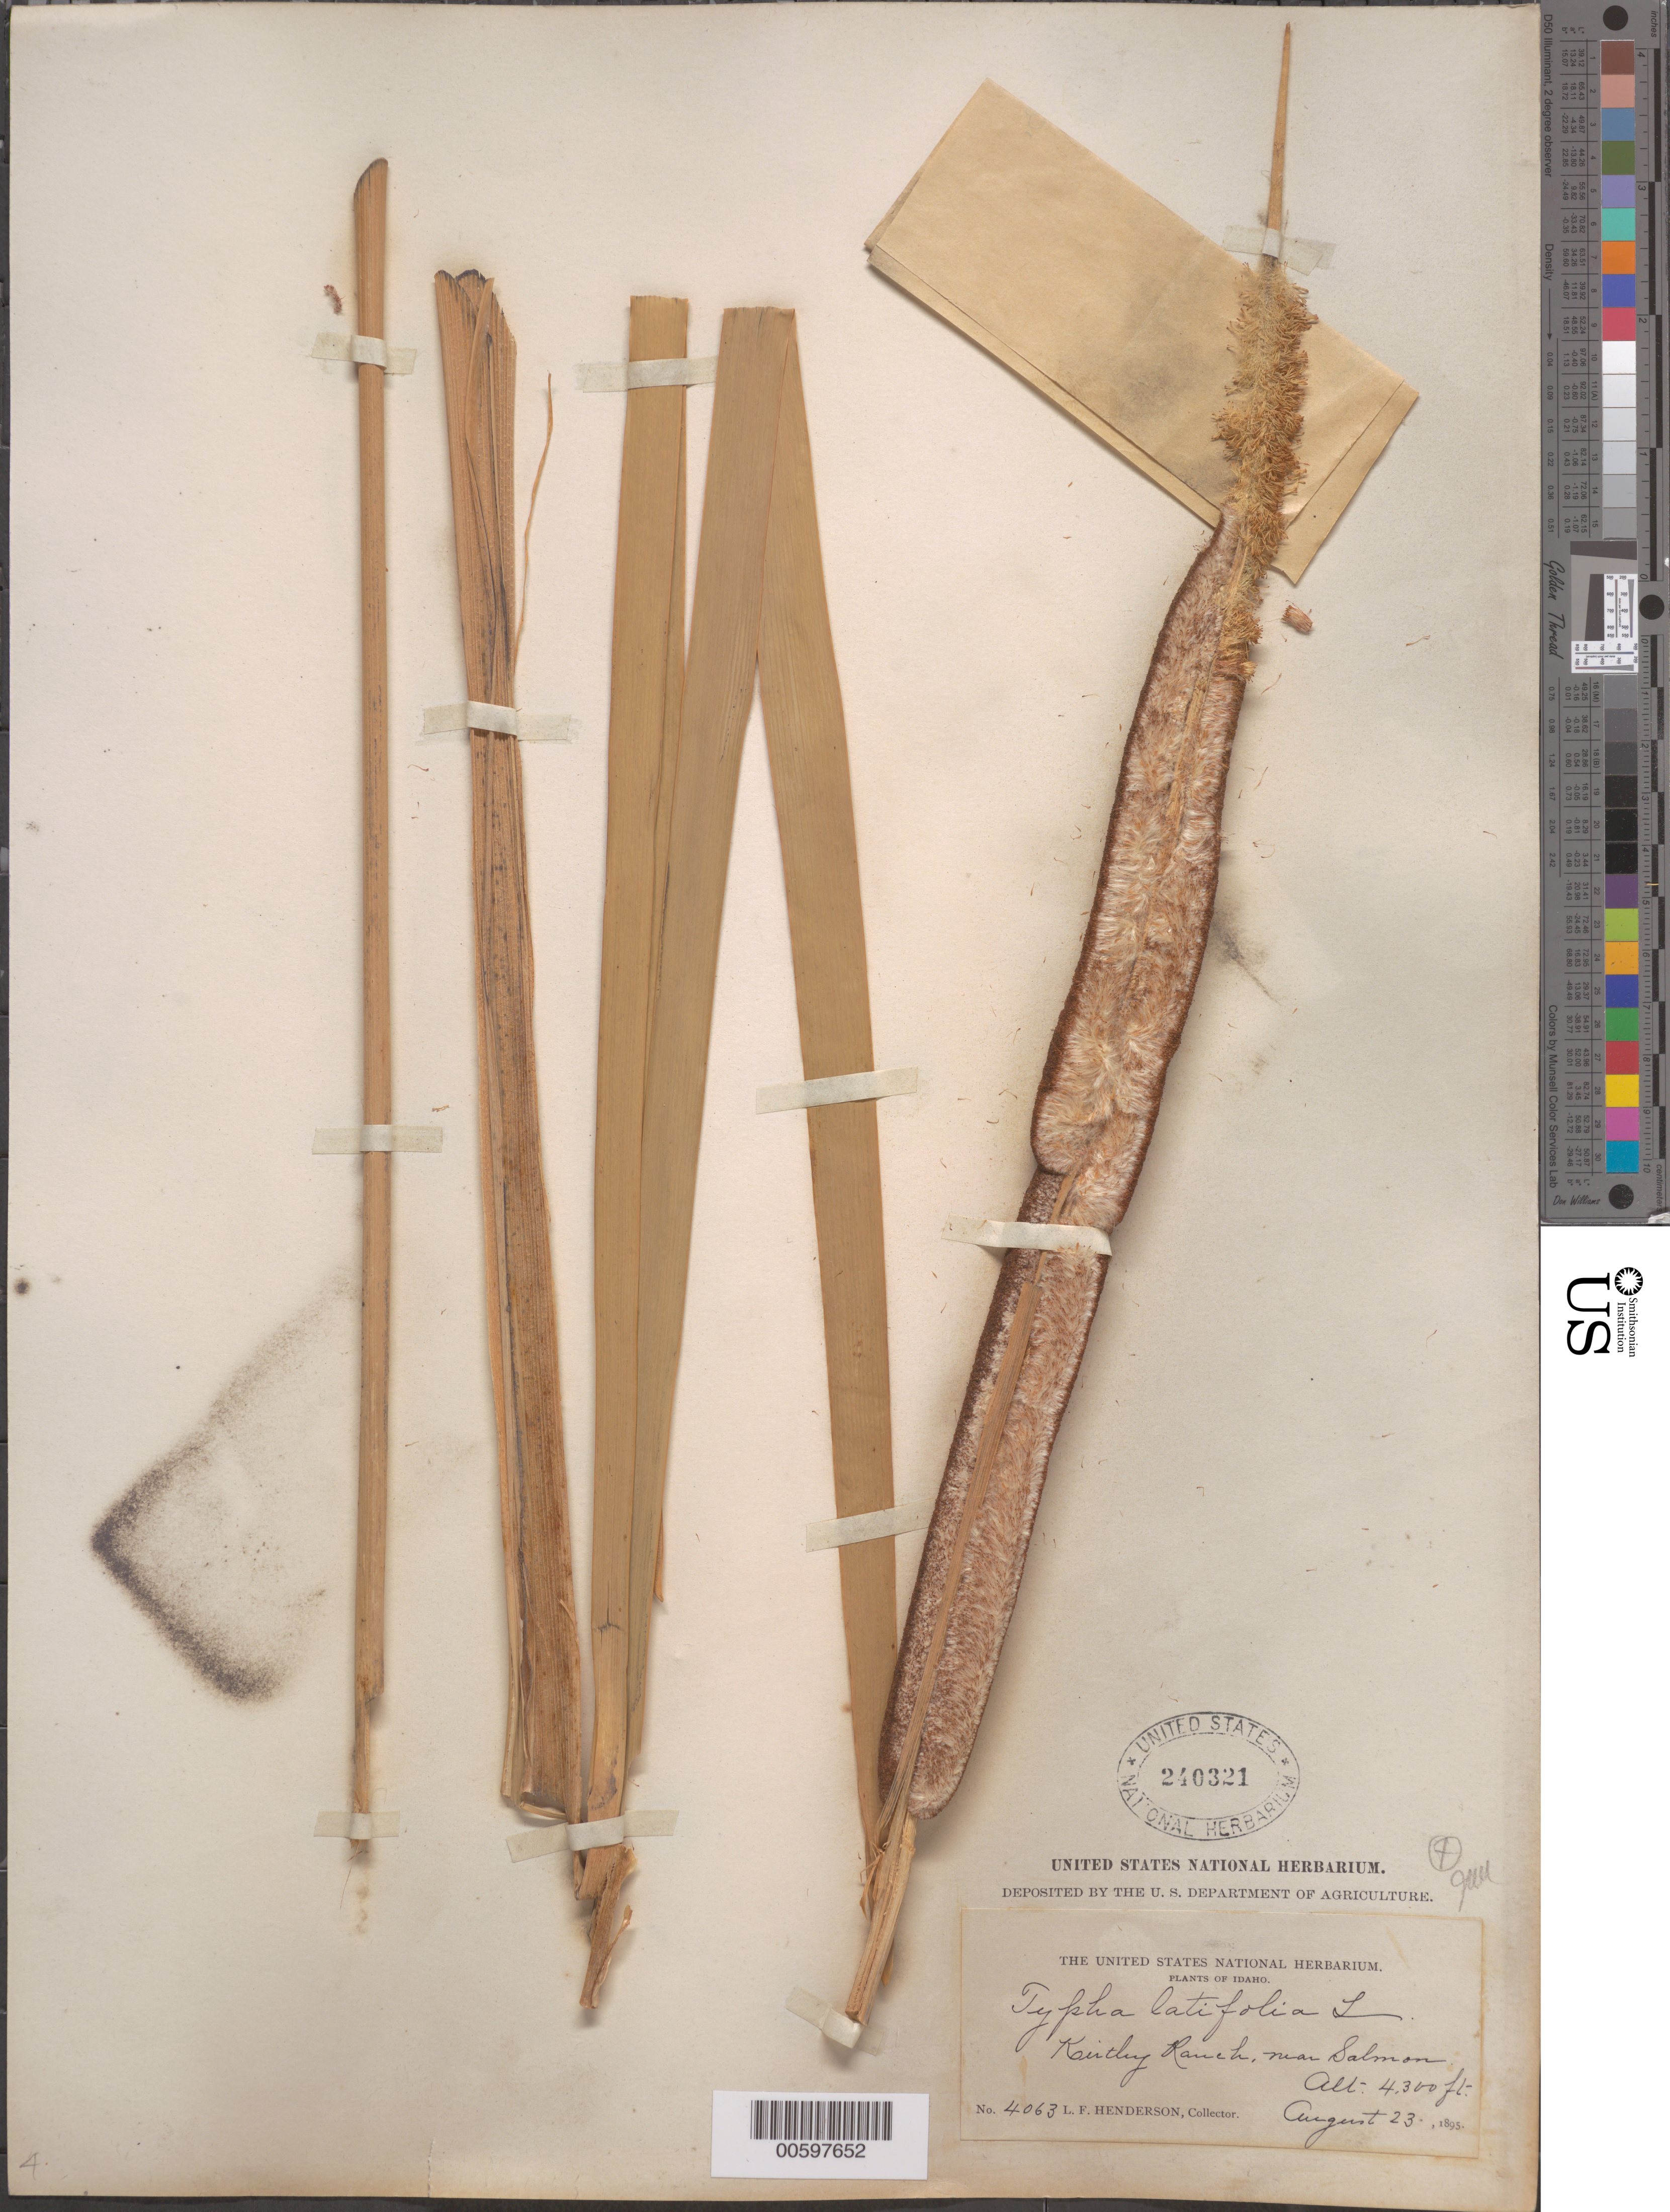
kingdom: Plantae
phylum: Tracheophyta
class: Liliopsida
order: Poales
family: Typhaceae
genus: Typha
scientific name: Typha latifolia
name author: L.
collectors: L. F. Henderson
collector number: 4063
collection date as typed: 23 Aug 1895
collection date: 1895-08-23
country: United States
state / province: Idaho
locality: Kirthy Ranch, near Solmon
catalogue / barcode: US 240321